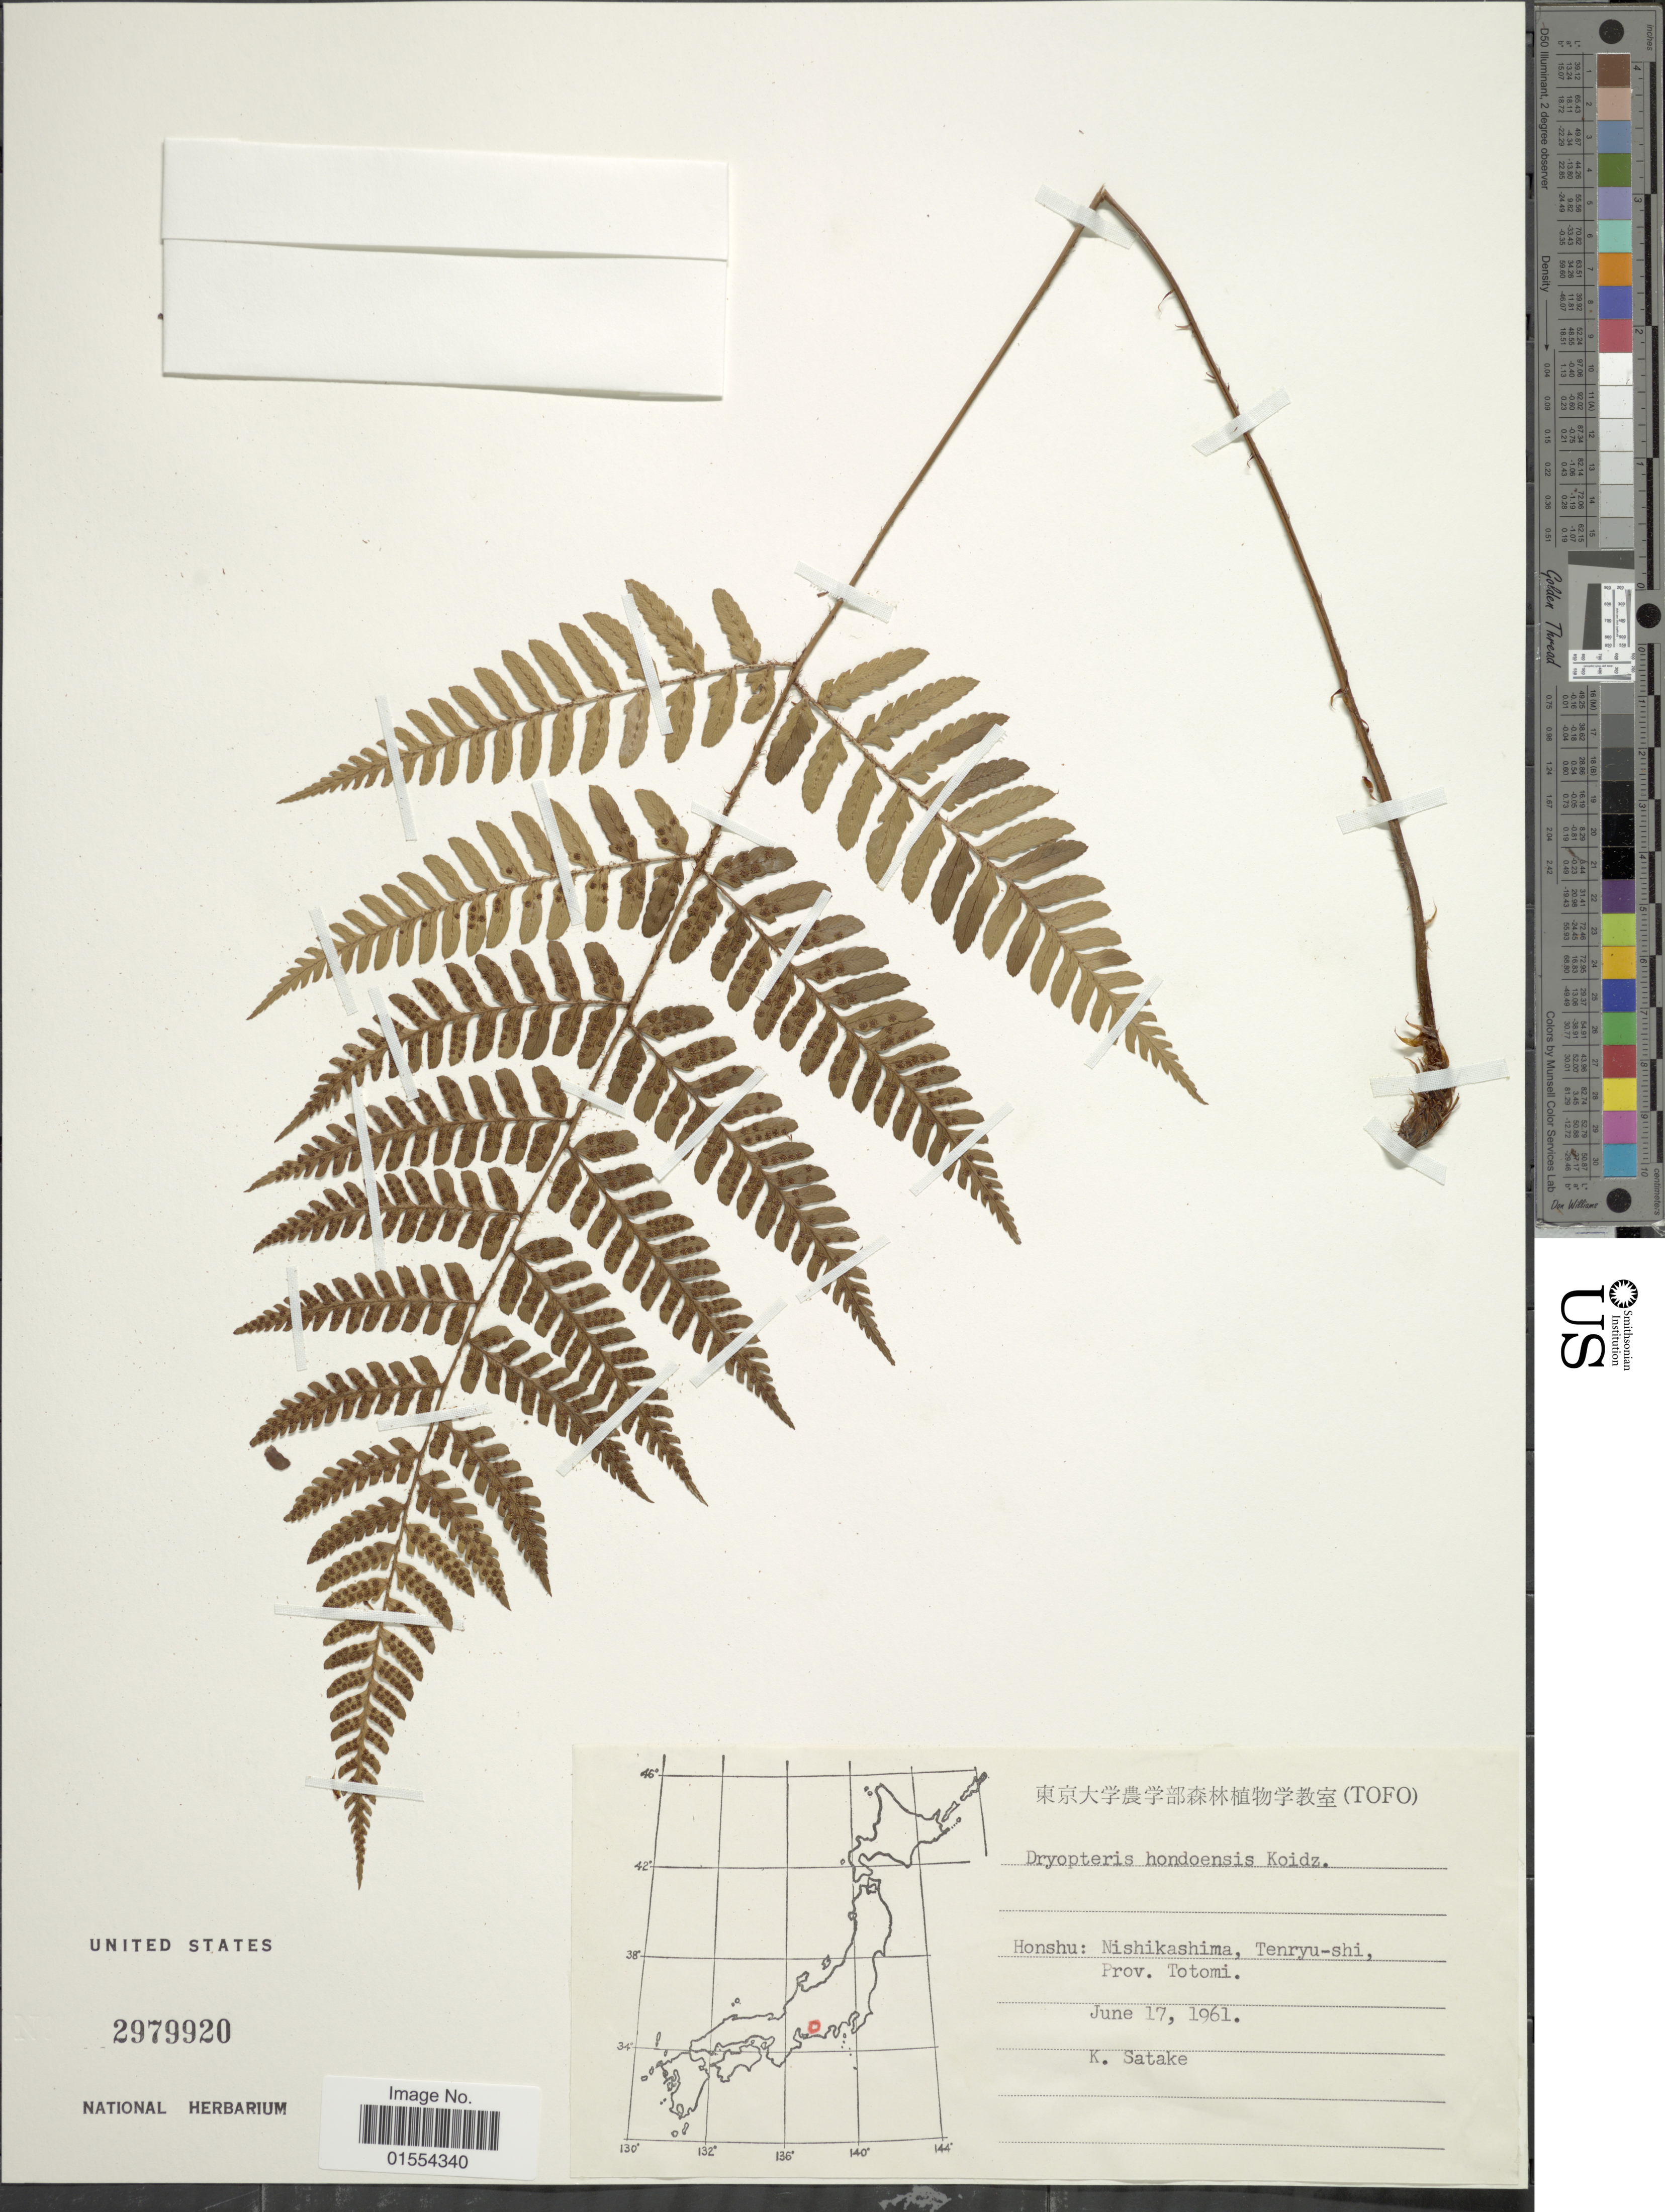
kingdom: Plantae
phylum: Tracheophyta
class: Polypodiopsida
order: Polypodiales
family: Dryopteridaceae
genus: Dryopteris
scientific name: Dryopteris hondoensis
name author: Koidzumi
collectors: K. Satake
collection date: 1961-06-17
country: Japan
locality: Honshu: Nishikashima, Tenryu-shi, Prov. Totomi.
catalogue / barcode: US 2979920